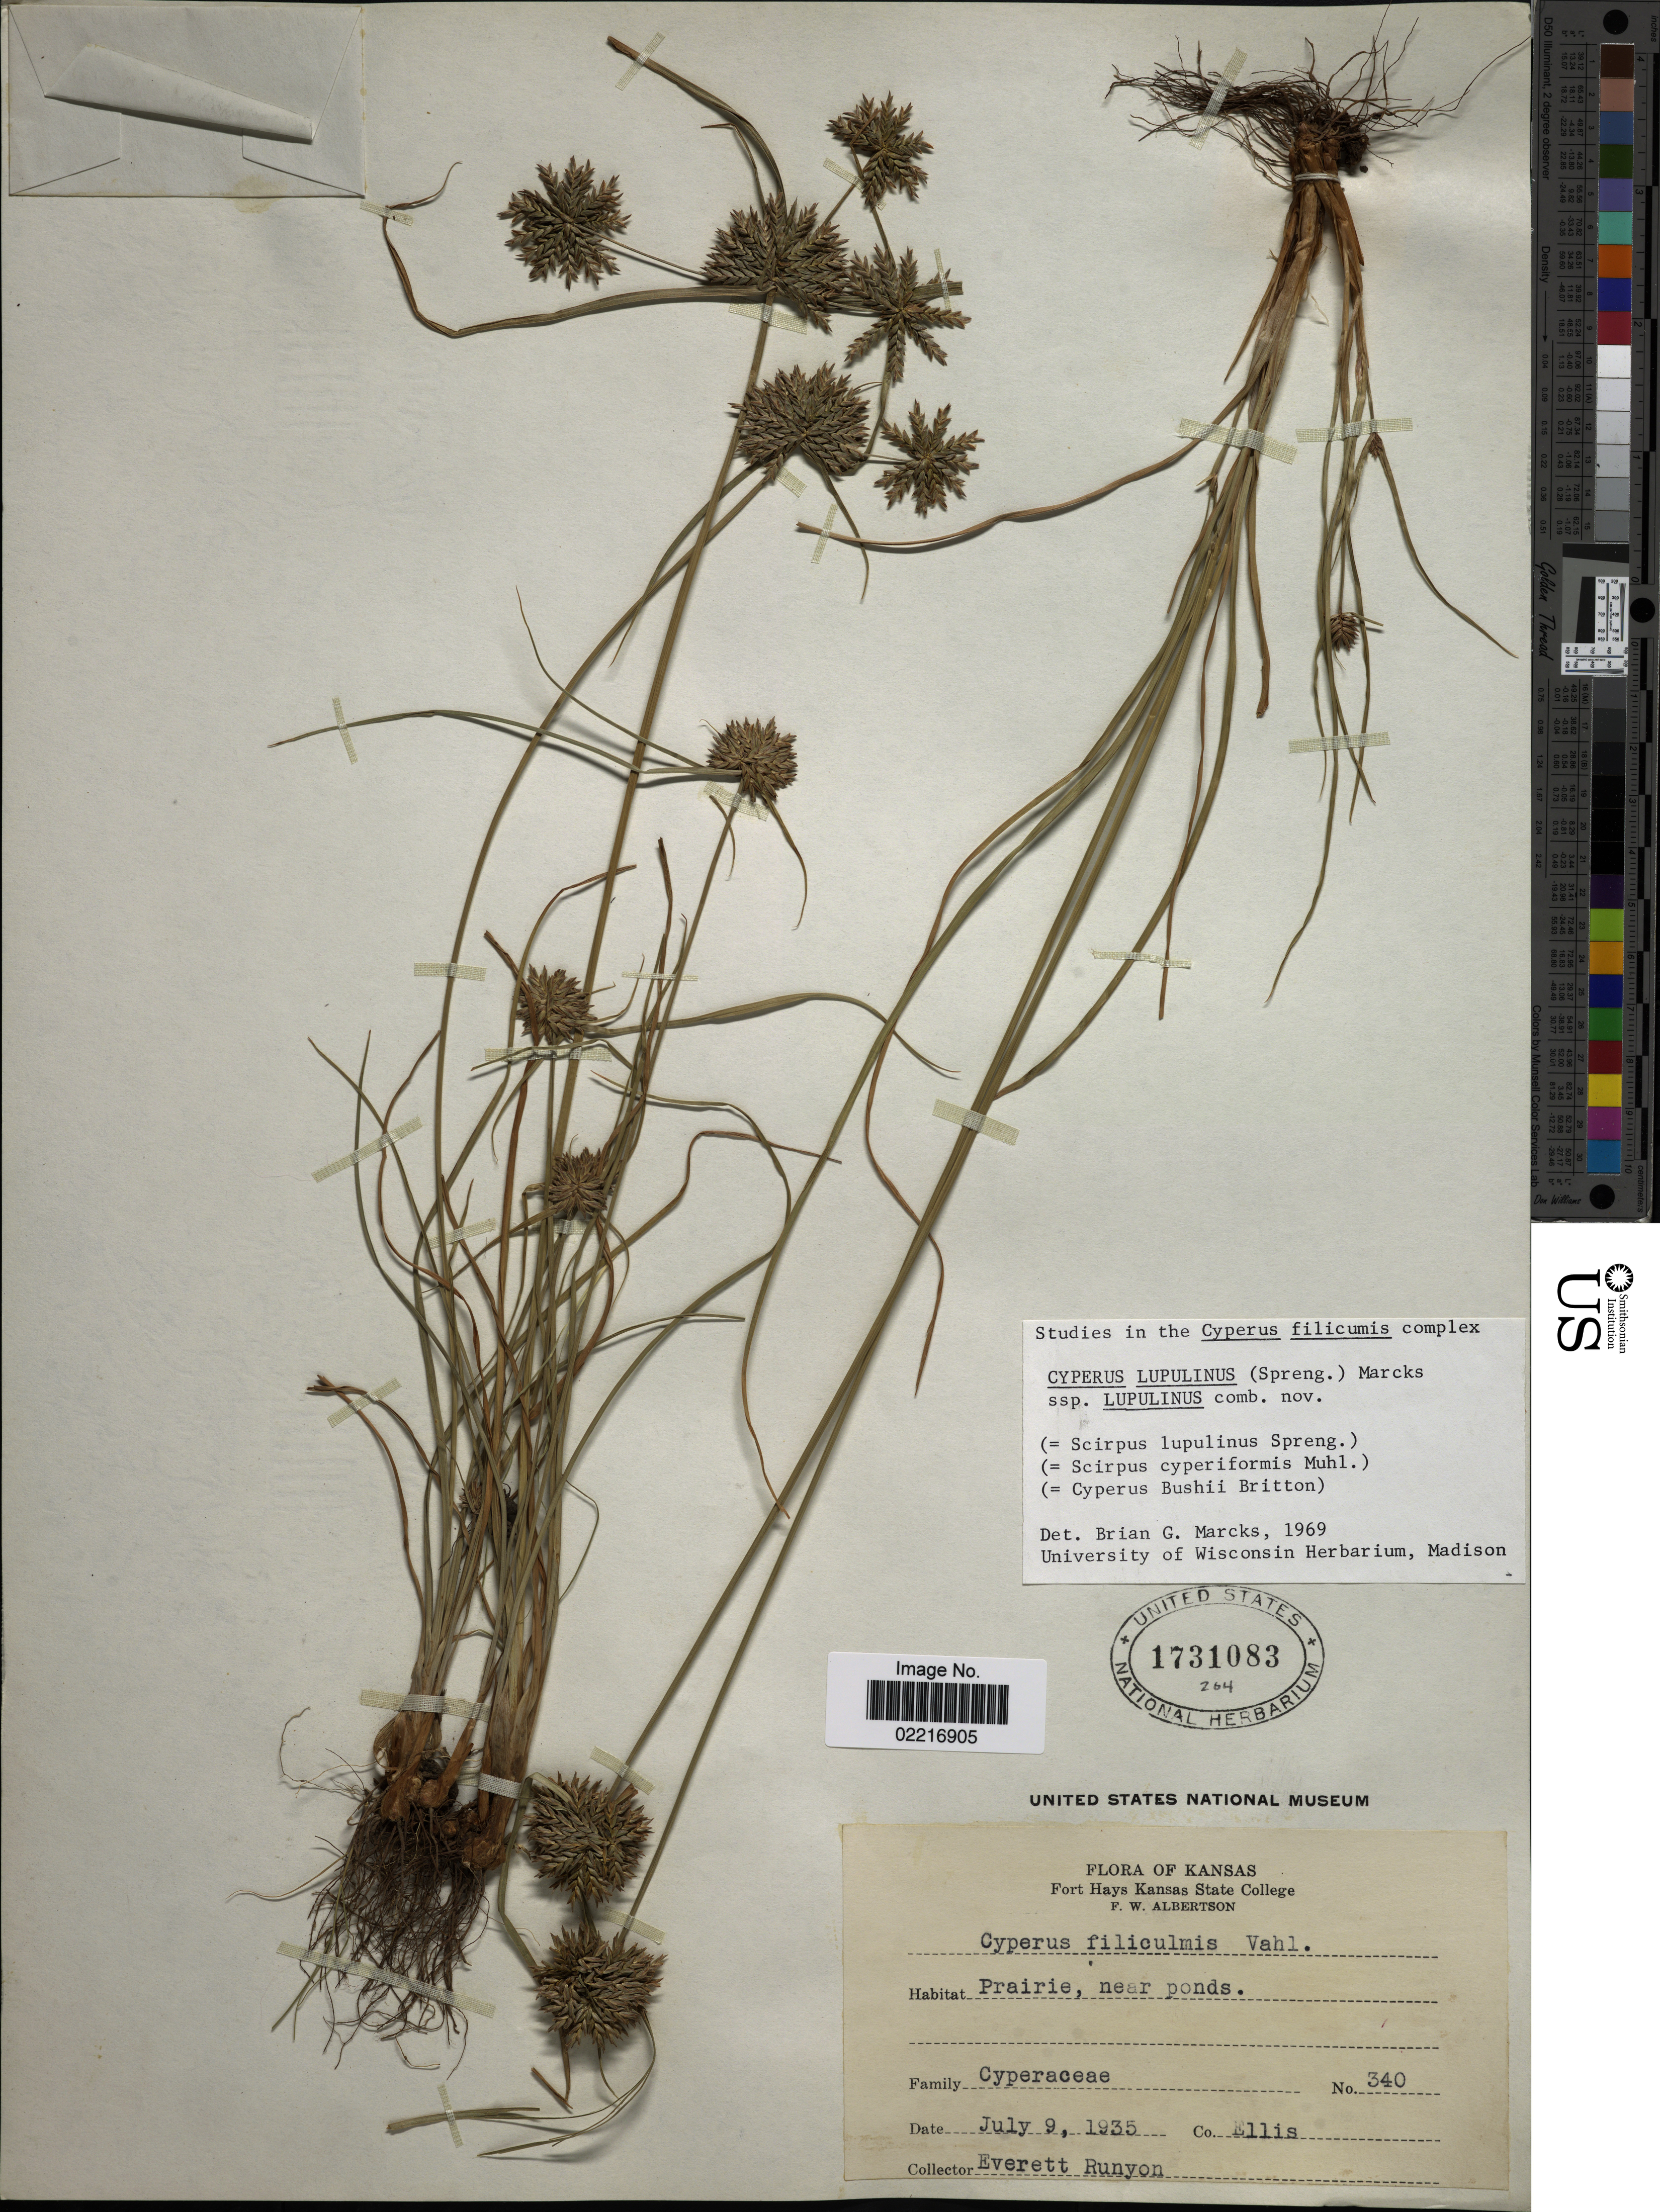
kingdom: Plantae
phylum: Tracheophyta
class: Liliopsida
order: Poales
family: Cyperaceae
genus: Cyperus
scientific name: Cyperus lupulinus subsp. lupulinus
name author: (Spreng.) Marcks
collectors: E. Runyon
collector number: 340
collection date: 1935-06-09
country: United States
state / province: Kansas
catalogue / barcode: US 1731083